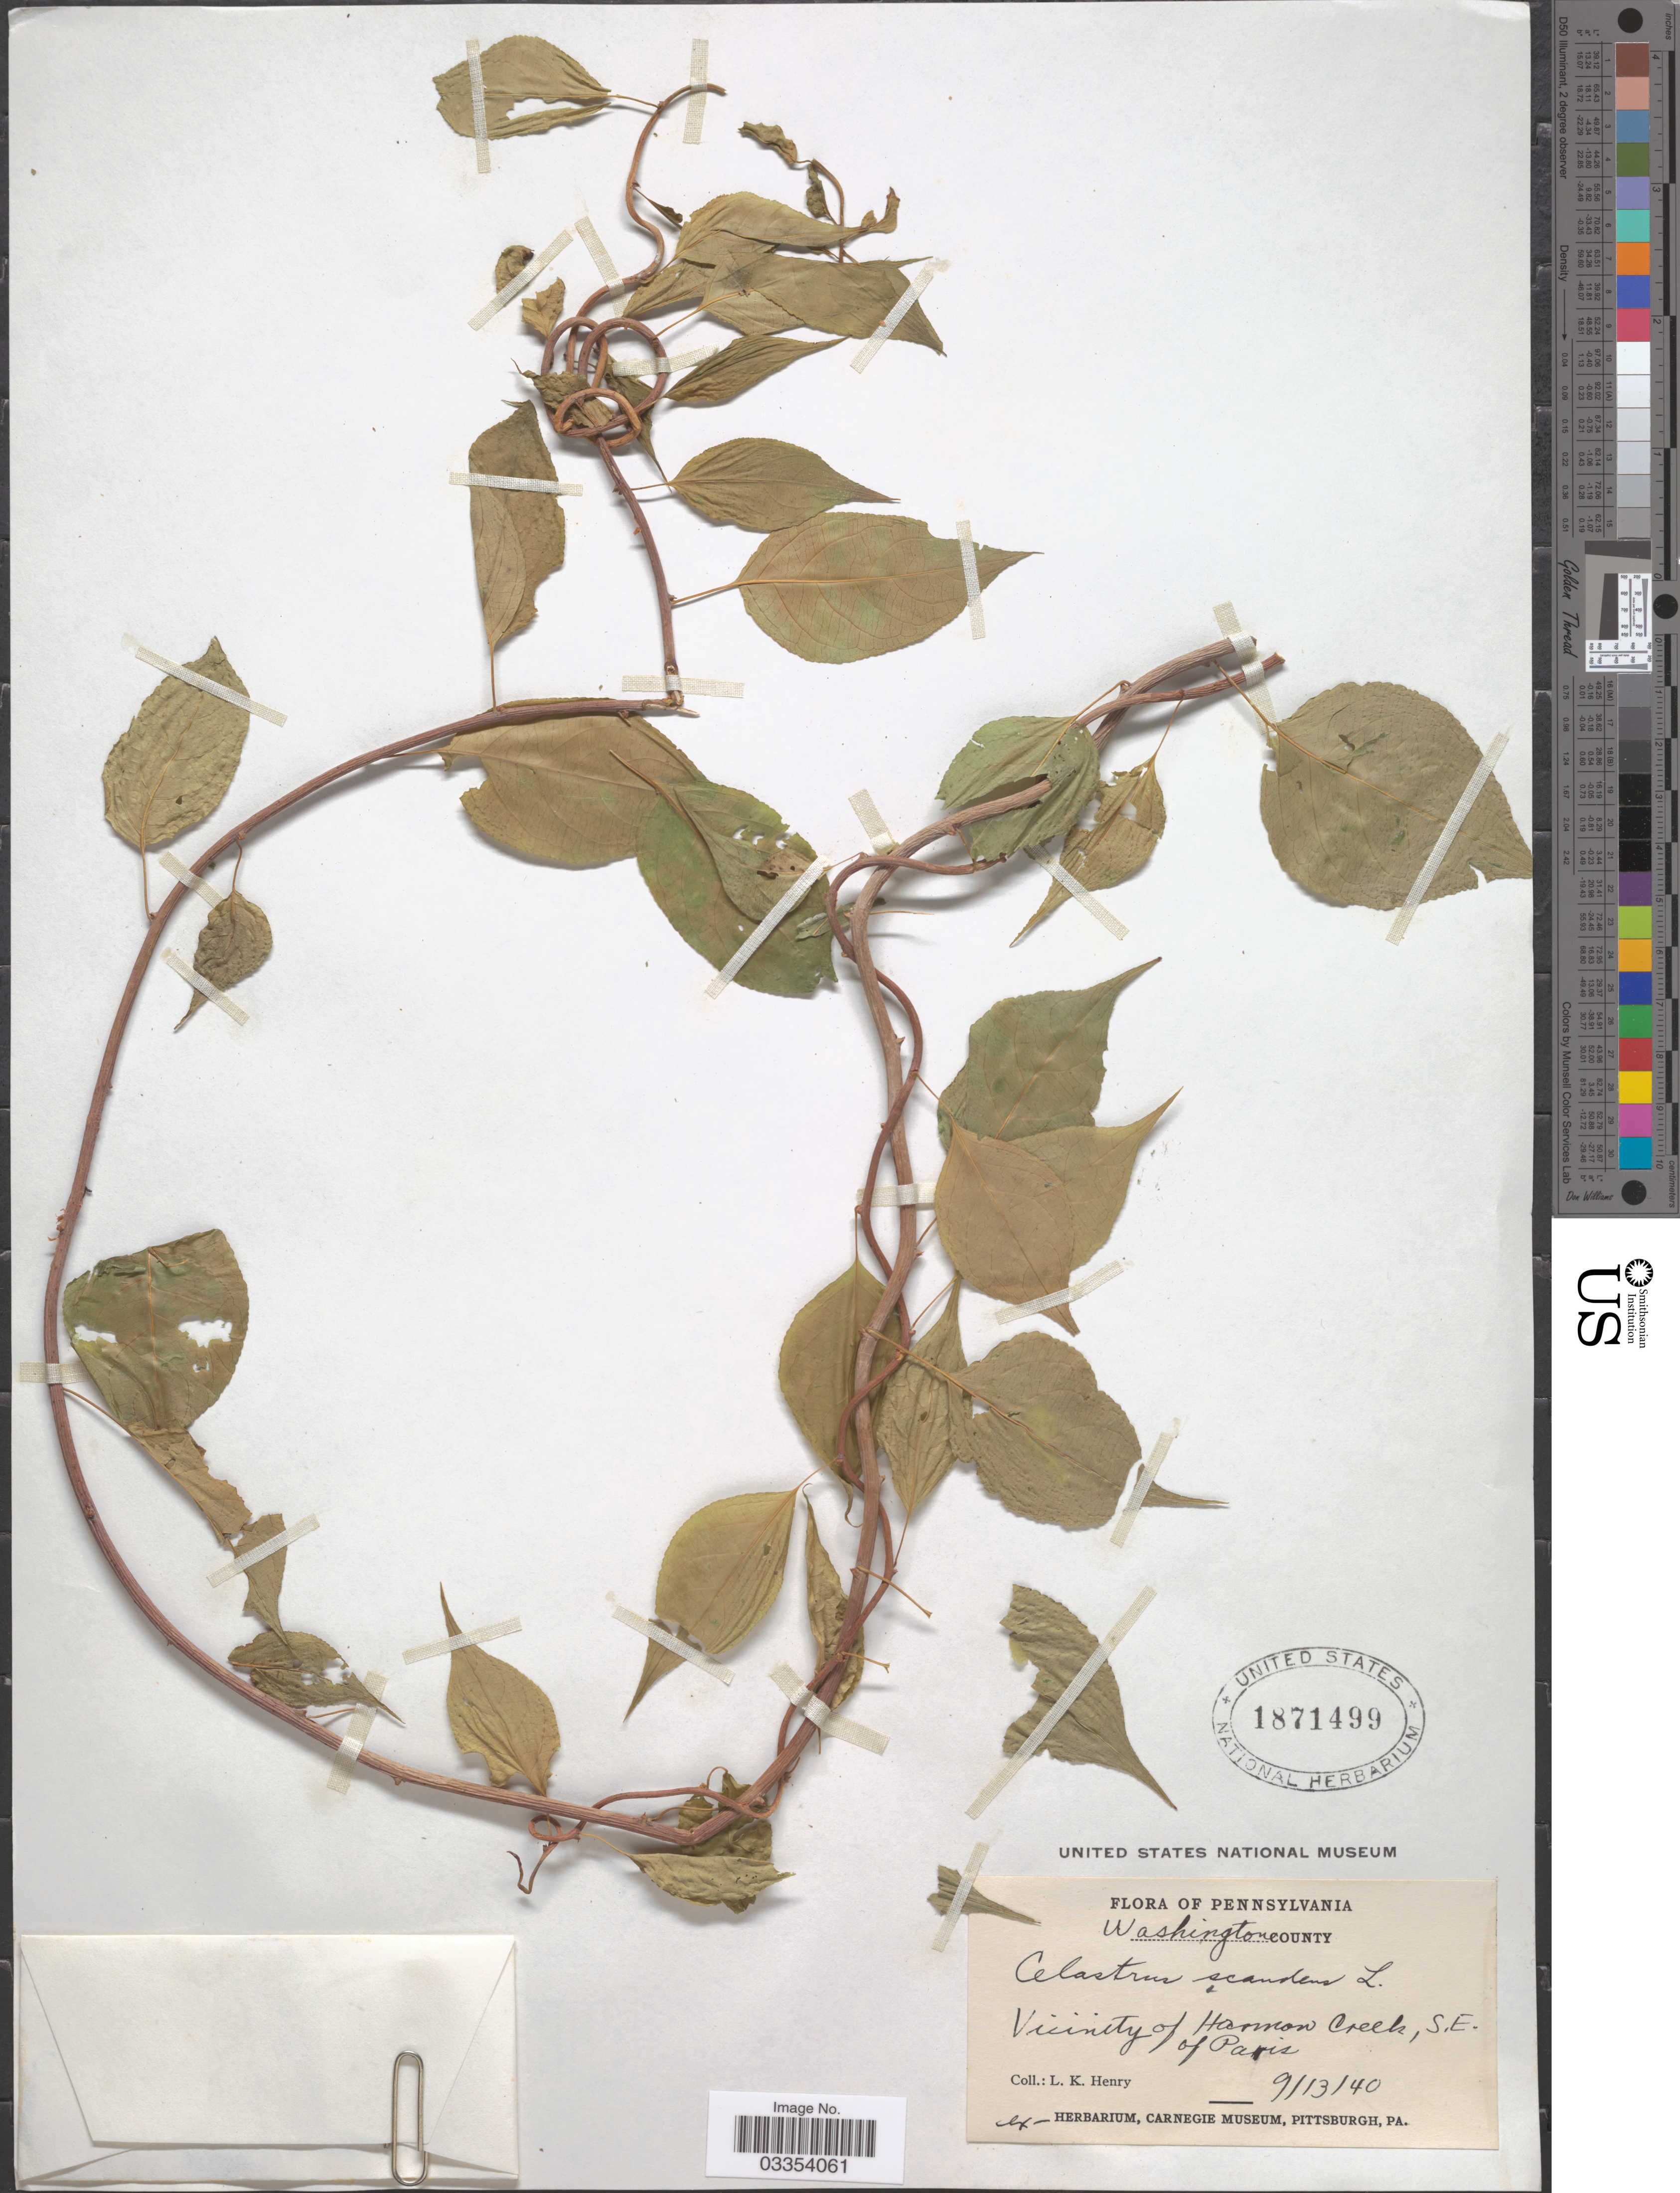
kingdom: Plantae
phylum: Tracheophyta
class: Magnoliopsida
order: Celastrales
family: Celastraceae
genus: Celastrus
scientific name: Celastrus scandens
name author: L.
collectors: L. K. Henry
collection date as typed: Transcribed d/m/y: 13/9/40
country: United States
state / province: Pennsylvania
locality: Washington County. Vicinity of Harmon Creek, S.E. of Paris.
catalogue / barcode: US 1871499